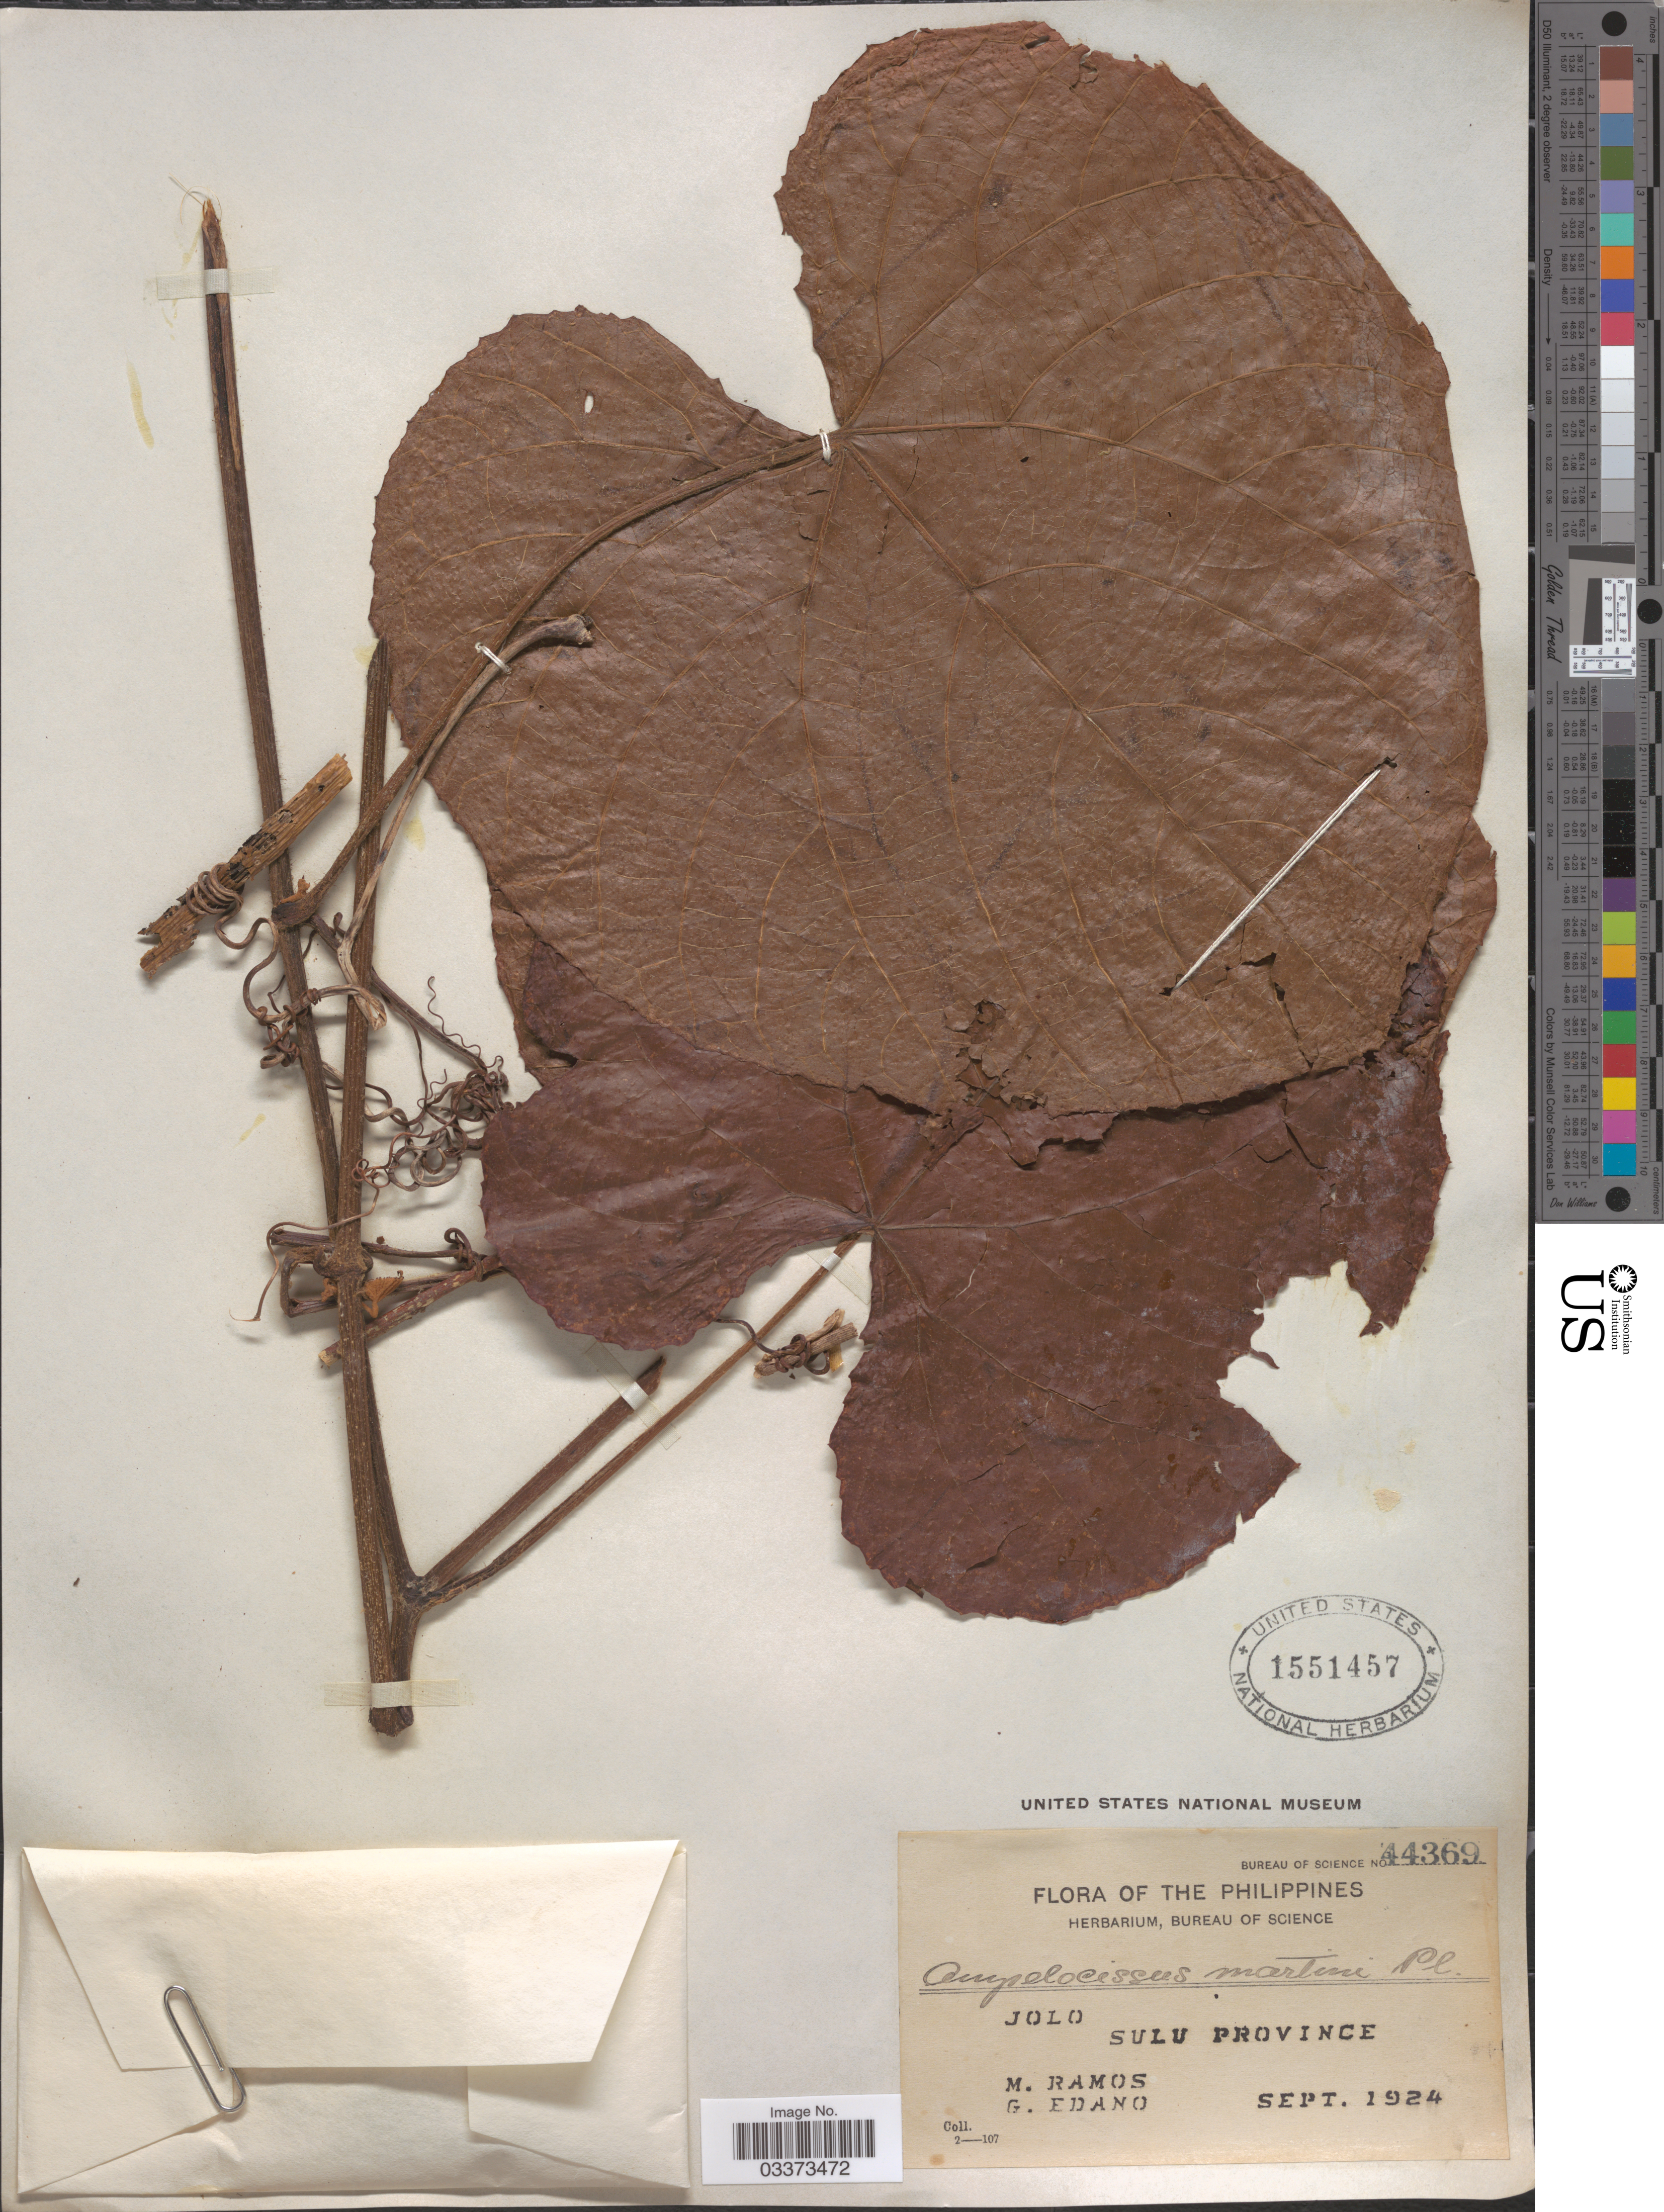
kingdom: Plantae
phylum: Tracheophyta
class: Magnoliopsida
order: Vitales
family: Vitaceae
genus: Ampelocissus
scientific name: Ampelocissus martinii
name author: Planch.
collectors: M. Ramos & G. Edaño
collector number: Bureau of Science 44369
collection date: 1924-09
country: Philippines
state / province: Muslim Mindanao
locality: Jolo, Sulu Province.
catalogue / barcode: US 1551457